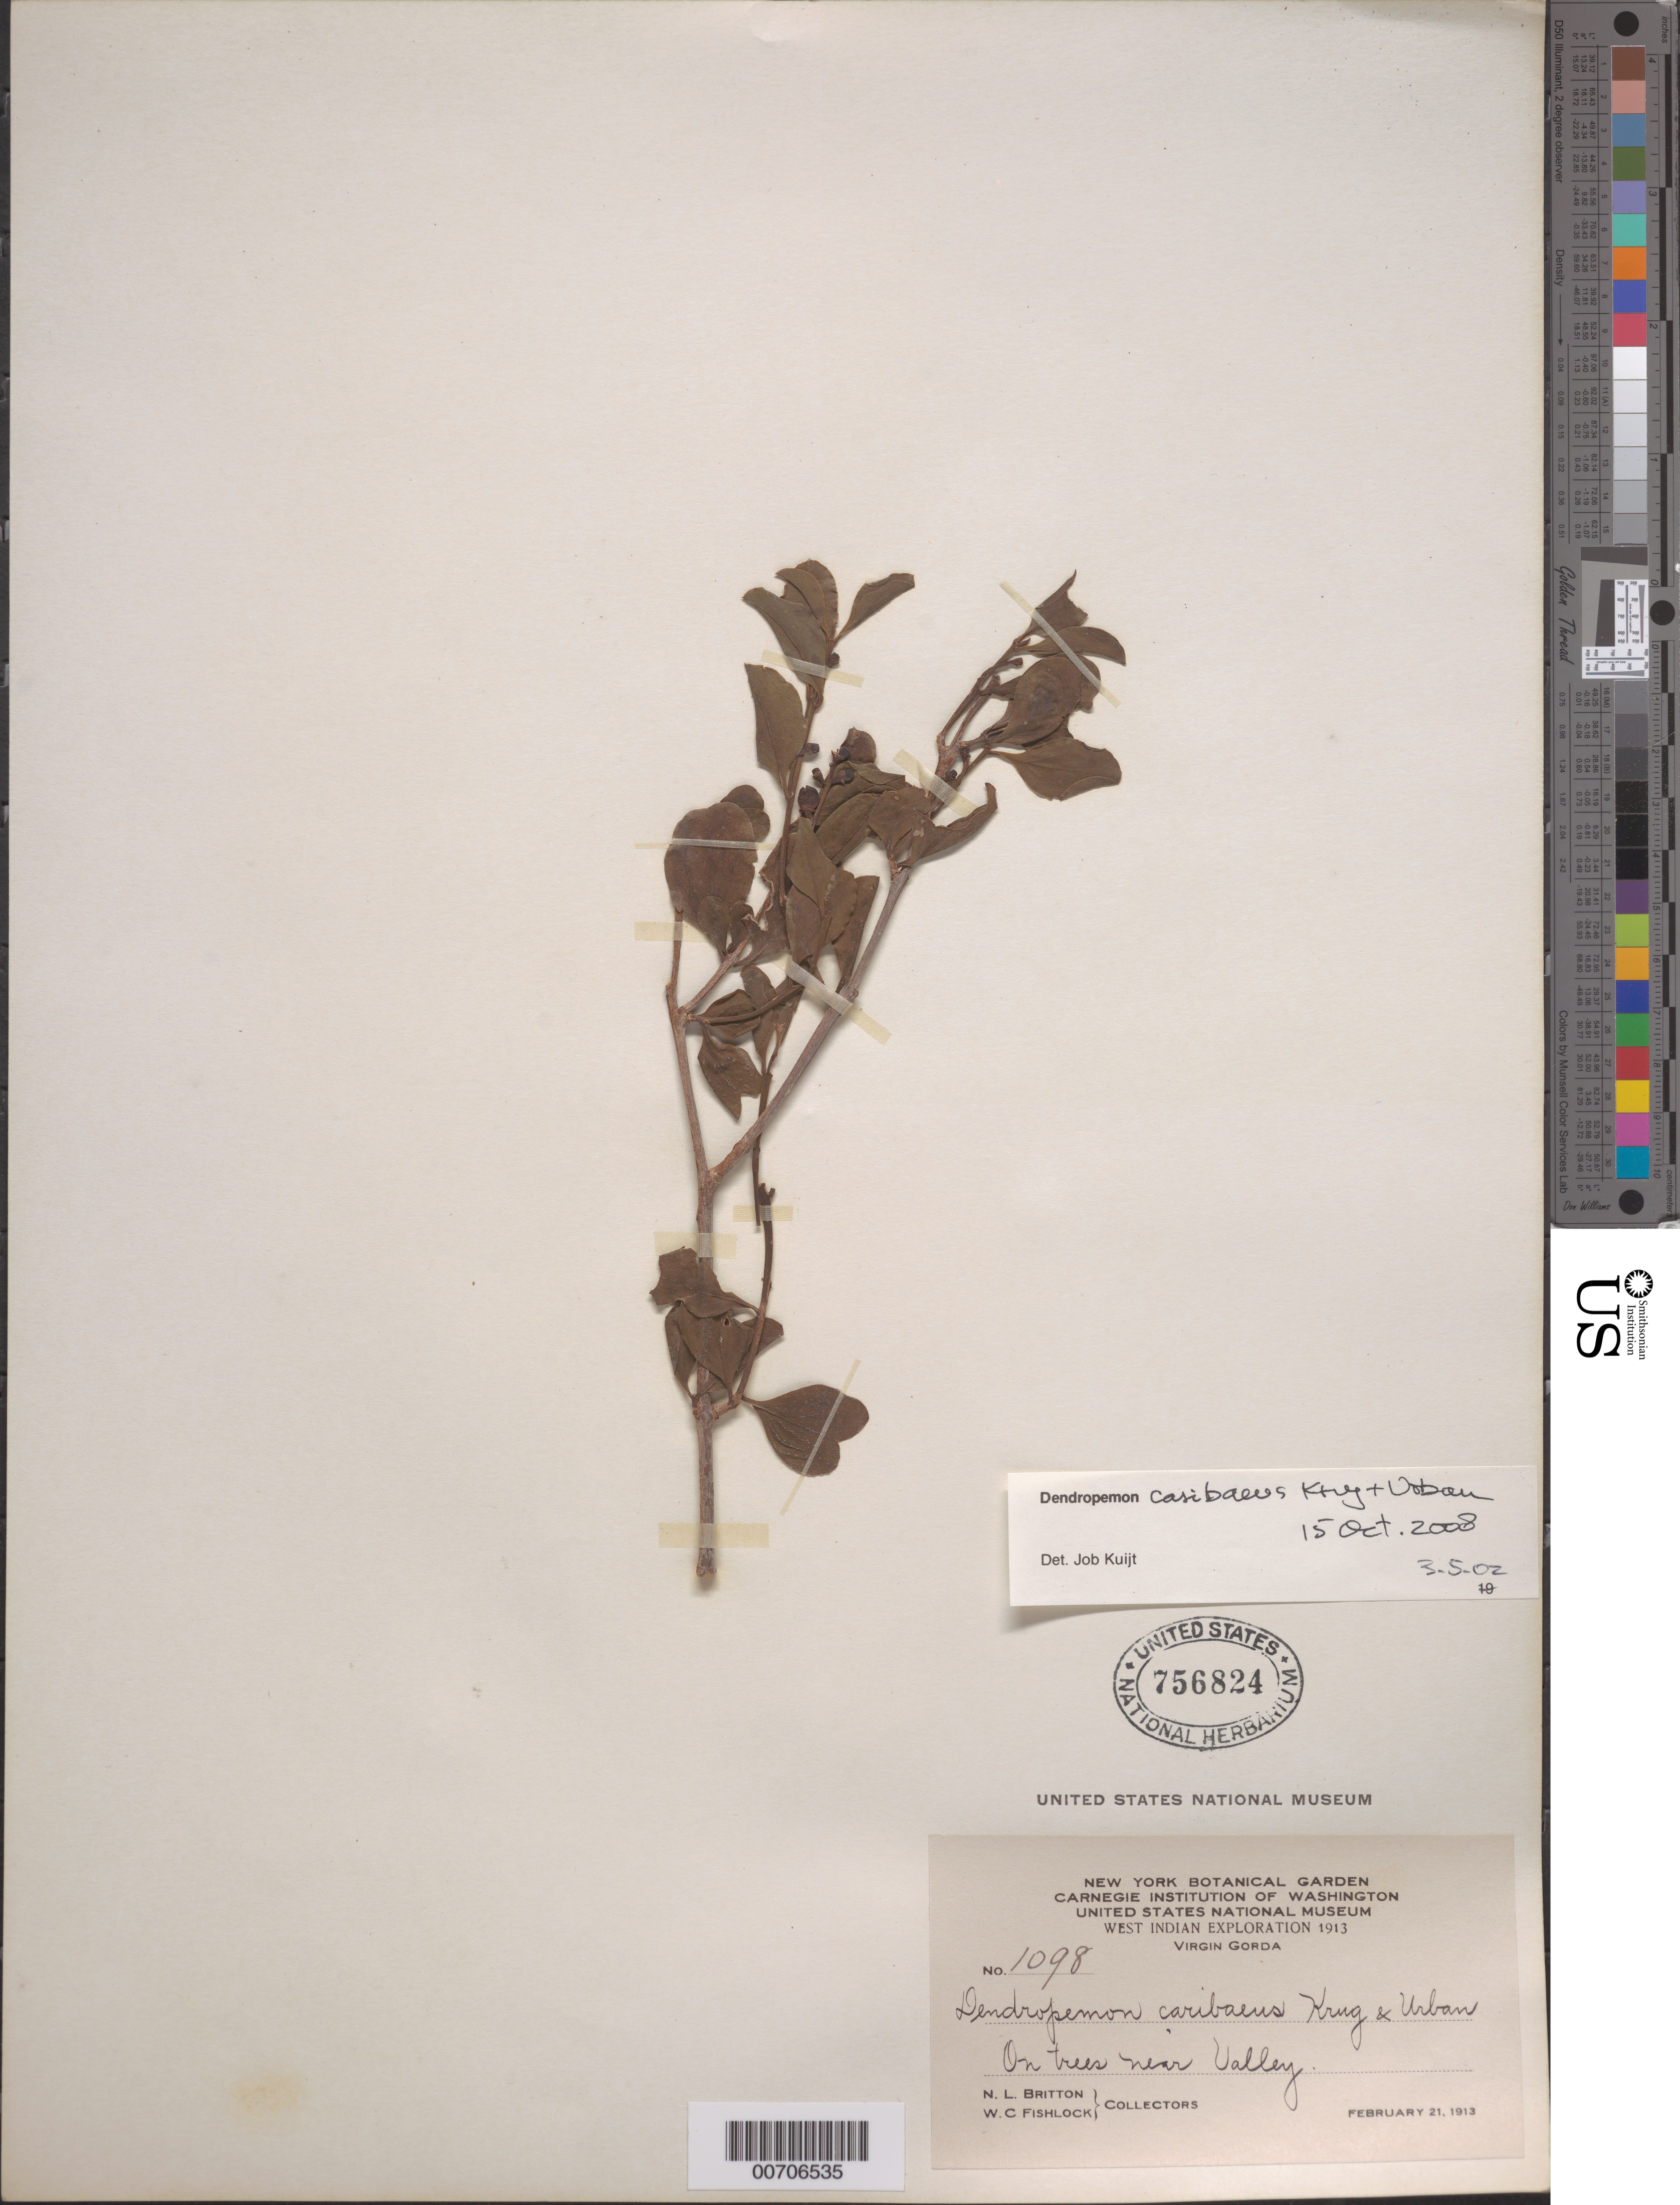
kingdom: Plantae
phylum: Tracheophyta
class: Magnoliopsida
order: Santalales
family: Loranthaceae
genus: Dendropemon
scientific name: Dendropemon caribaeus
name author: Krug & Urb.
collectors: N. Britton & W. Fishlock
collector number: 1098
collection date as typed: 21 Feb 1913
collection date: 1913-02-21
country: British Virgin Islands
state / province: Virgin Gorda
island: Virgin Gorda Island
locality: Valley, near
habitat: On trees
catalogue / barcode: US 756824